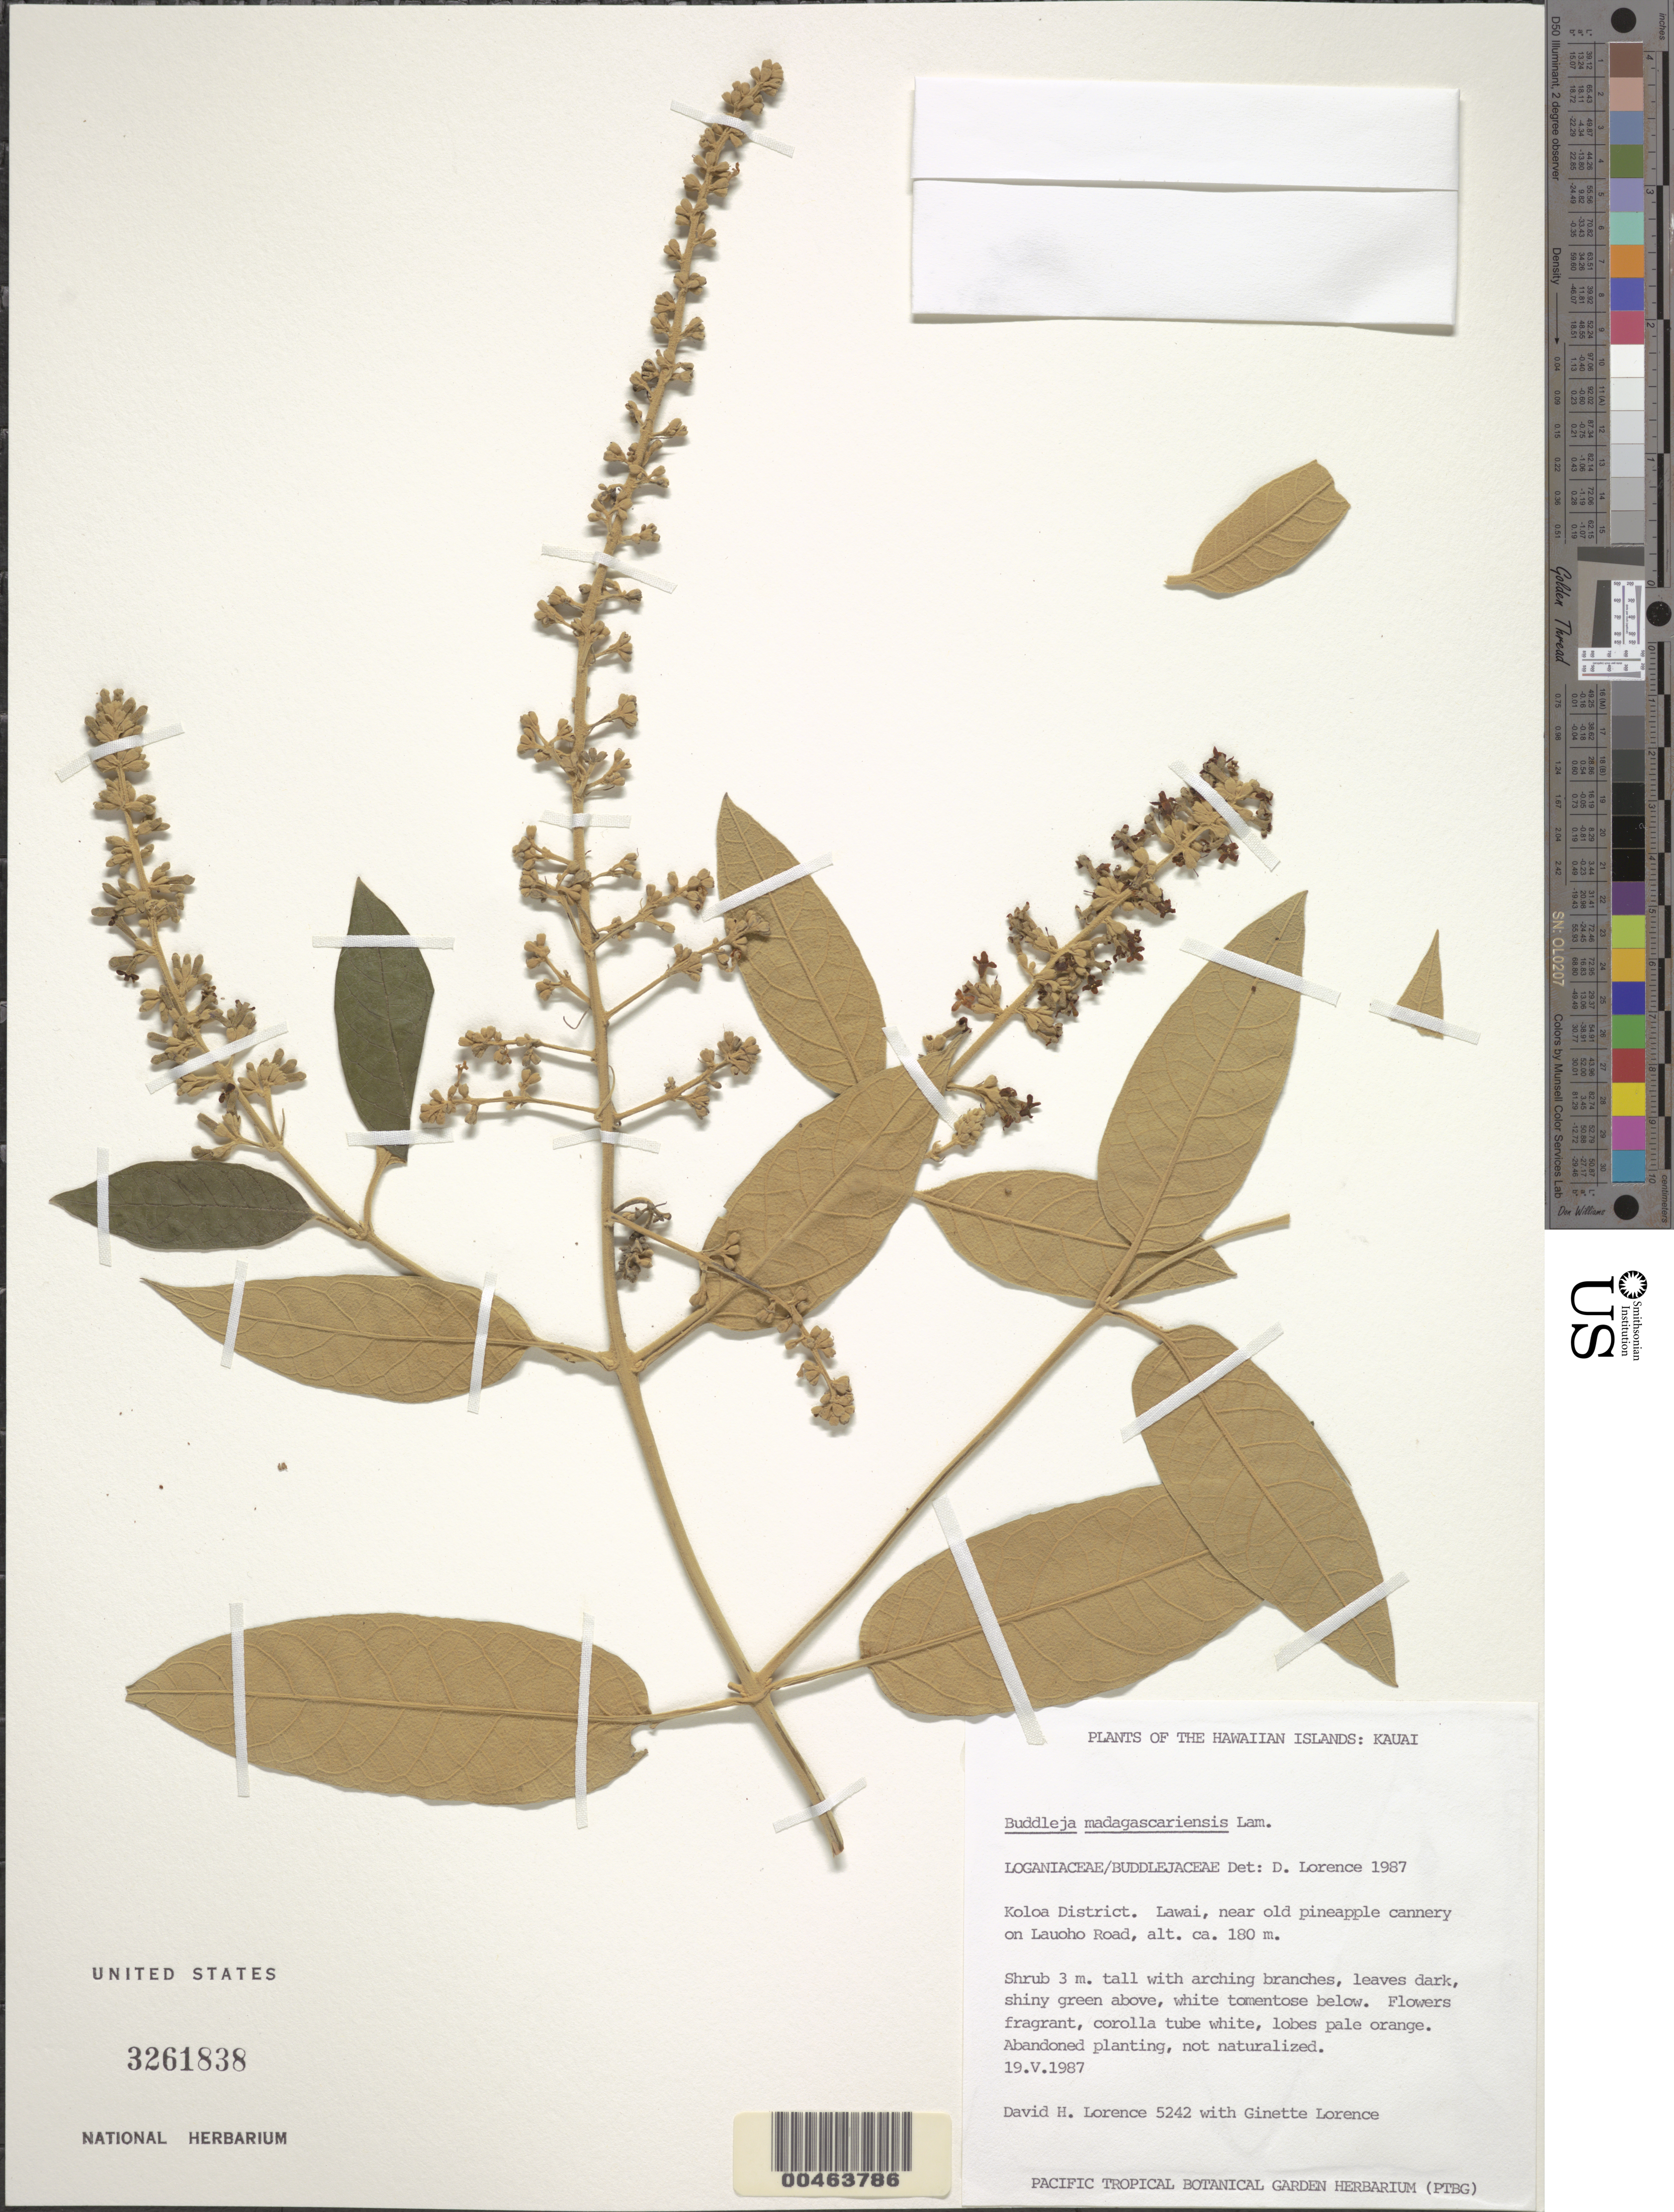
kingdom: Plantae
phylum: Tracheophyta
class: Magnoliopsida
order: Lamiales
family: Scrophulariaceae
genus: Buddleja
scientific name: Buddleja madagascariensis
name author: Lam.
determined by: Lorence, D. L.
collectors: D. Lorence & G. Lorence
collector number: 5242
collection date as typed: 19 May 1987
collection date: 1987-05-19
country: United States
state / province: Hawaii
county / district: Kauai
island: Kaua'i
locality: Koloa District. Lawai, near old pineapple cannery on Lauoho Road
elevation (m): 180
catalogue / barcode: US 3261838